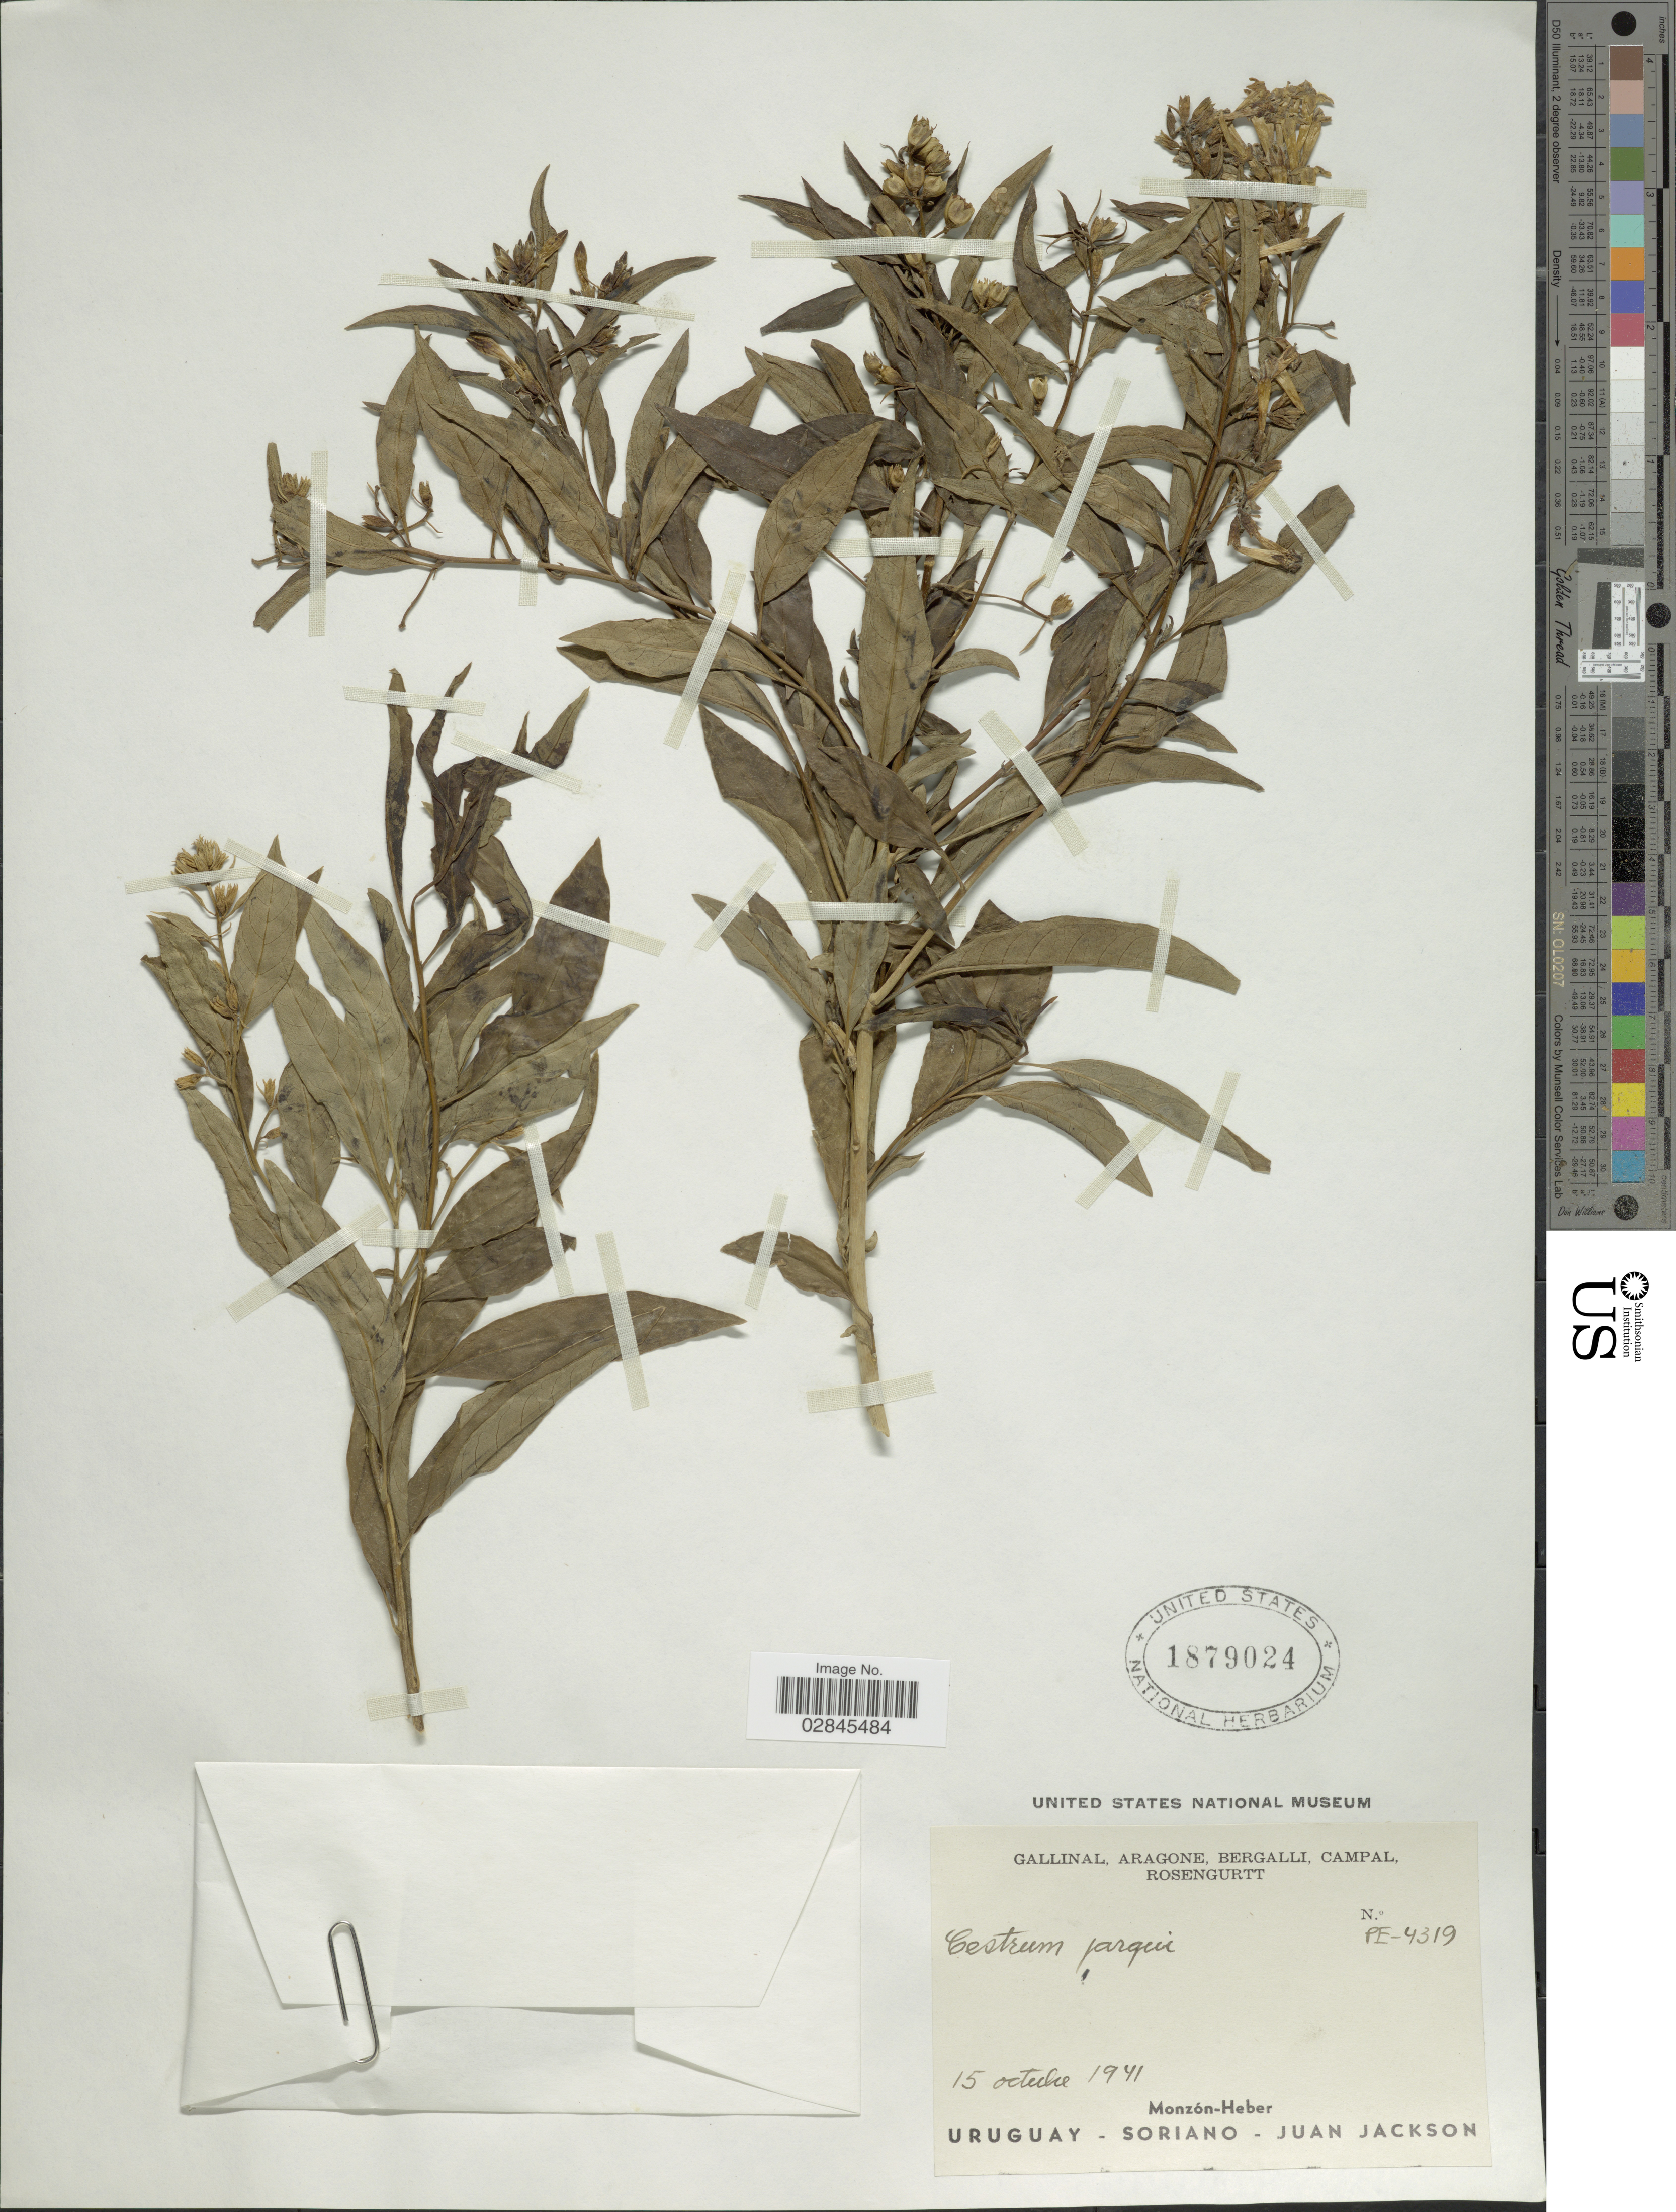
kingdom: Plantae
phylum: Tracheophyta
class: Magnoliopsida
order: Solanales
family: Solanaceae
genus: Cestrum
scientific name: Cestrum parqui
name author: L'Hér.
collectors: Monzon-Heber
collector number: PE-4319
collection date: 1941-10-15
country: Uruguay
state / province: Soriano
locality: Juan Jackson.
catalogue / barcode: US 1879024